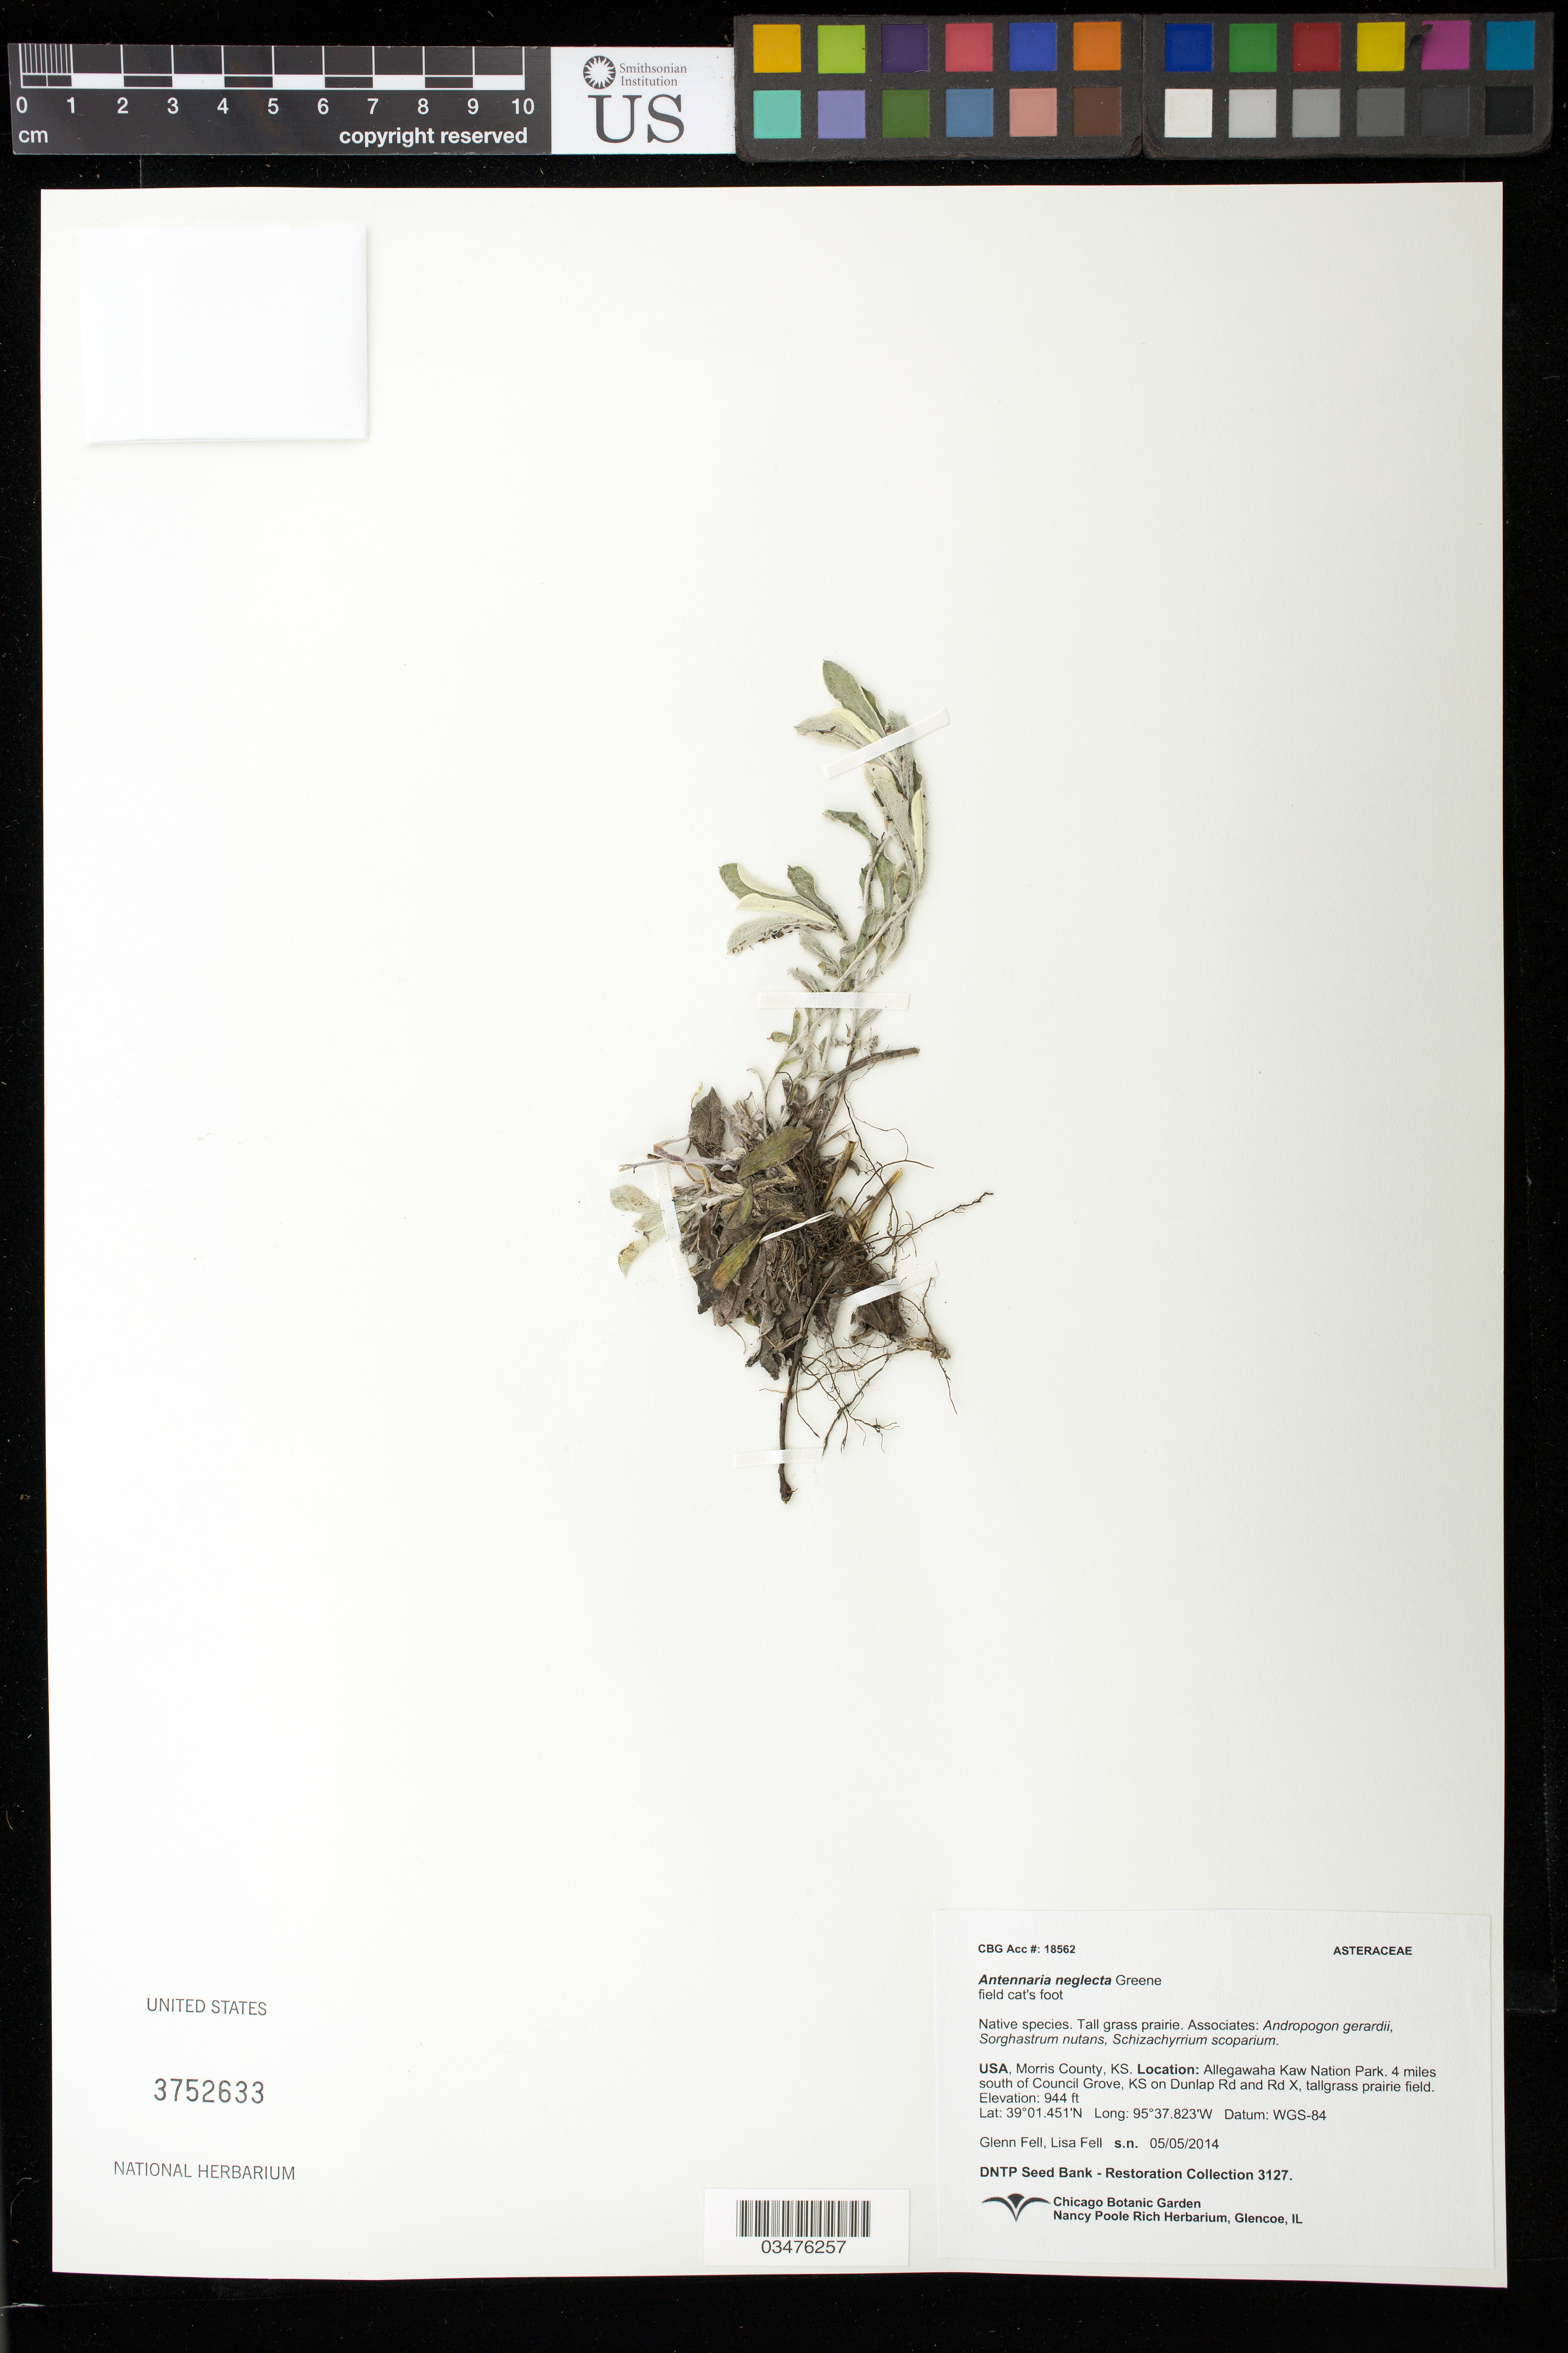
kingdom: Plantae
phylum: Tracheophyta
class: Magnoliopsida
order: Asterales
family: Asteraceae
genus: Antennaria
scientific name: Antennaria neglecta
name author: Greene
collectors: G. Fell & L. Fell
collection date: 2014-05-05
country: United States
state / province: Kansas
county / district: Morris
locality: Allegawaho Kaw Nation Park, 4 mi. S of Council Grove, on Dunlop Rd and Rd X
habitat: Tall grass prairie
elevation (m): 288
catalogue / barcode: US 3752633